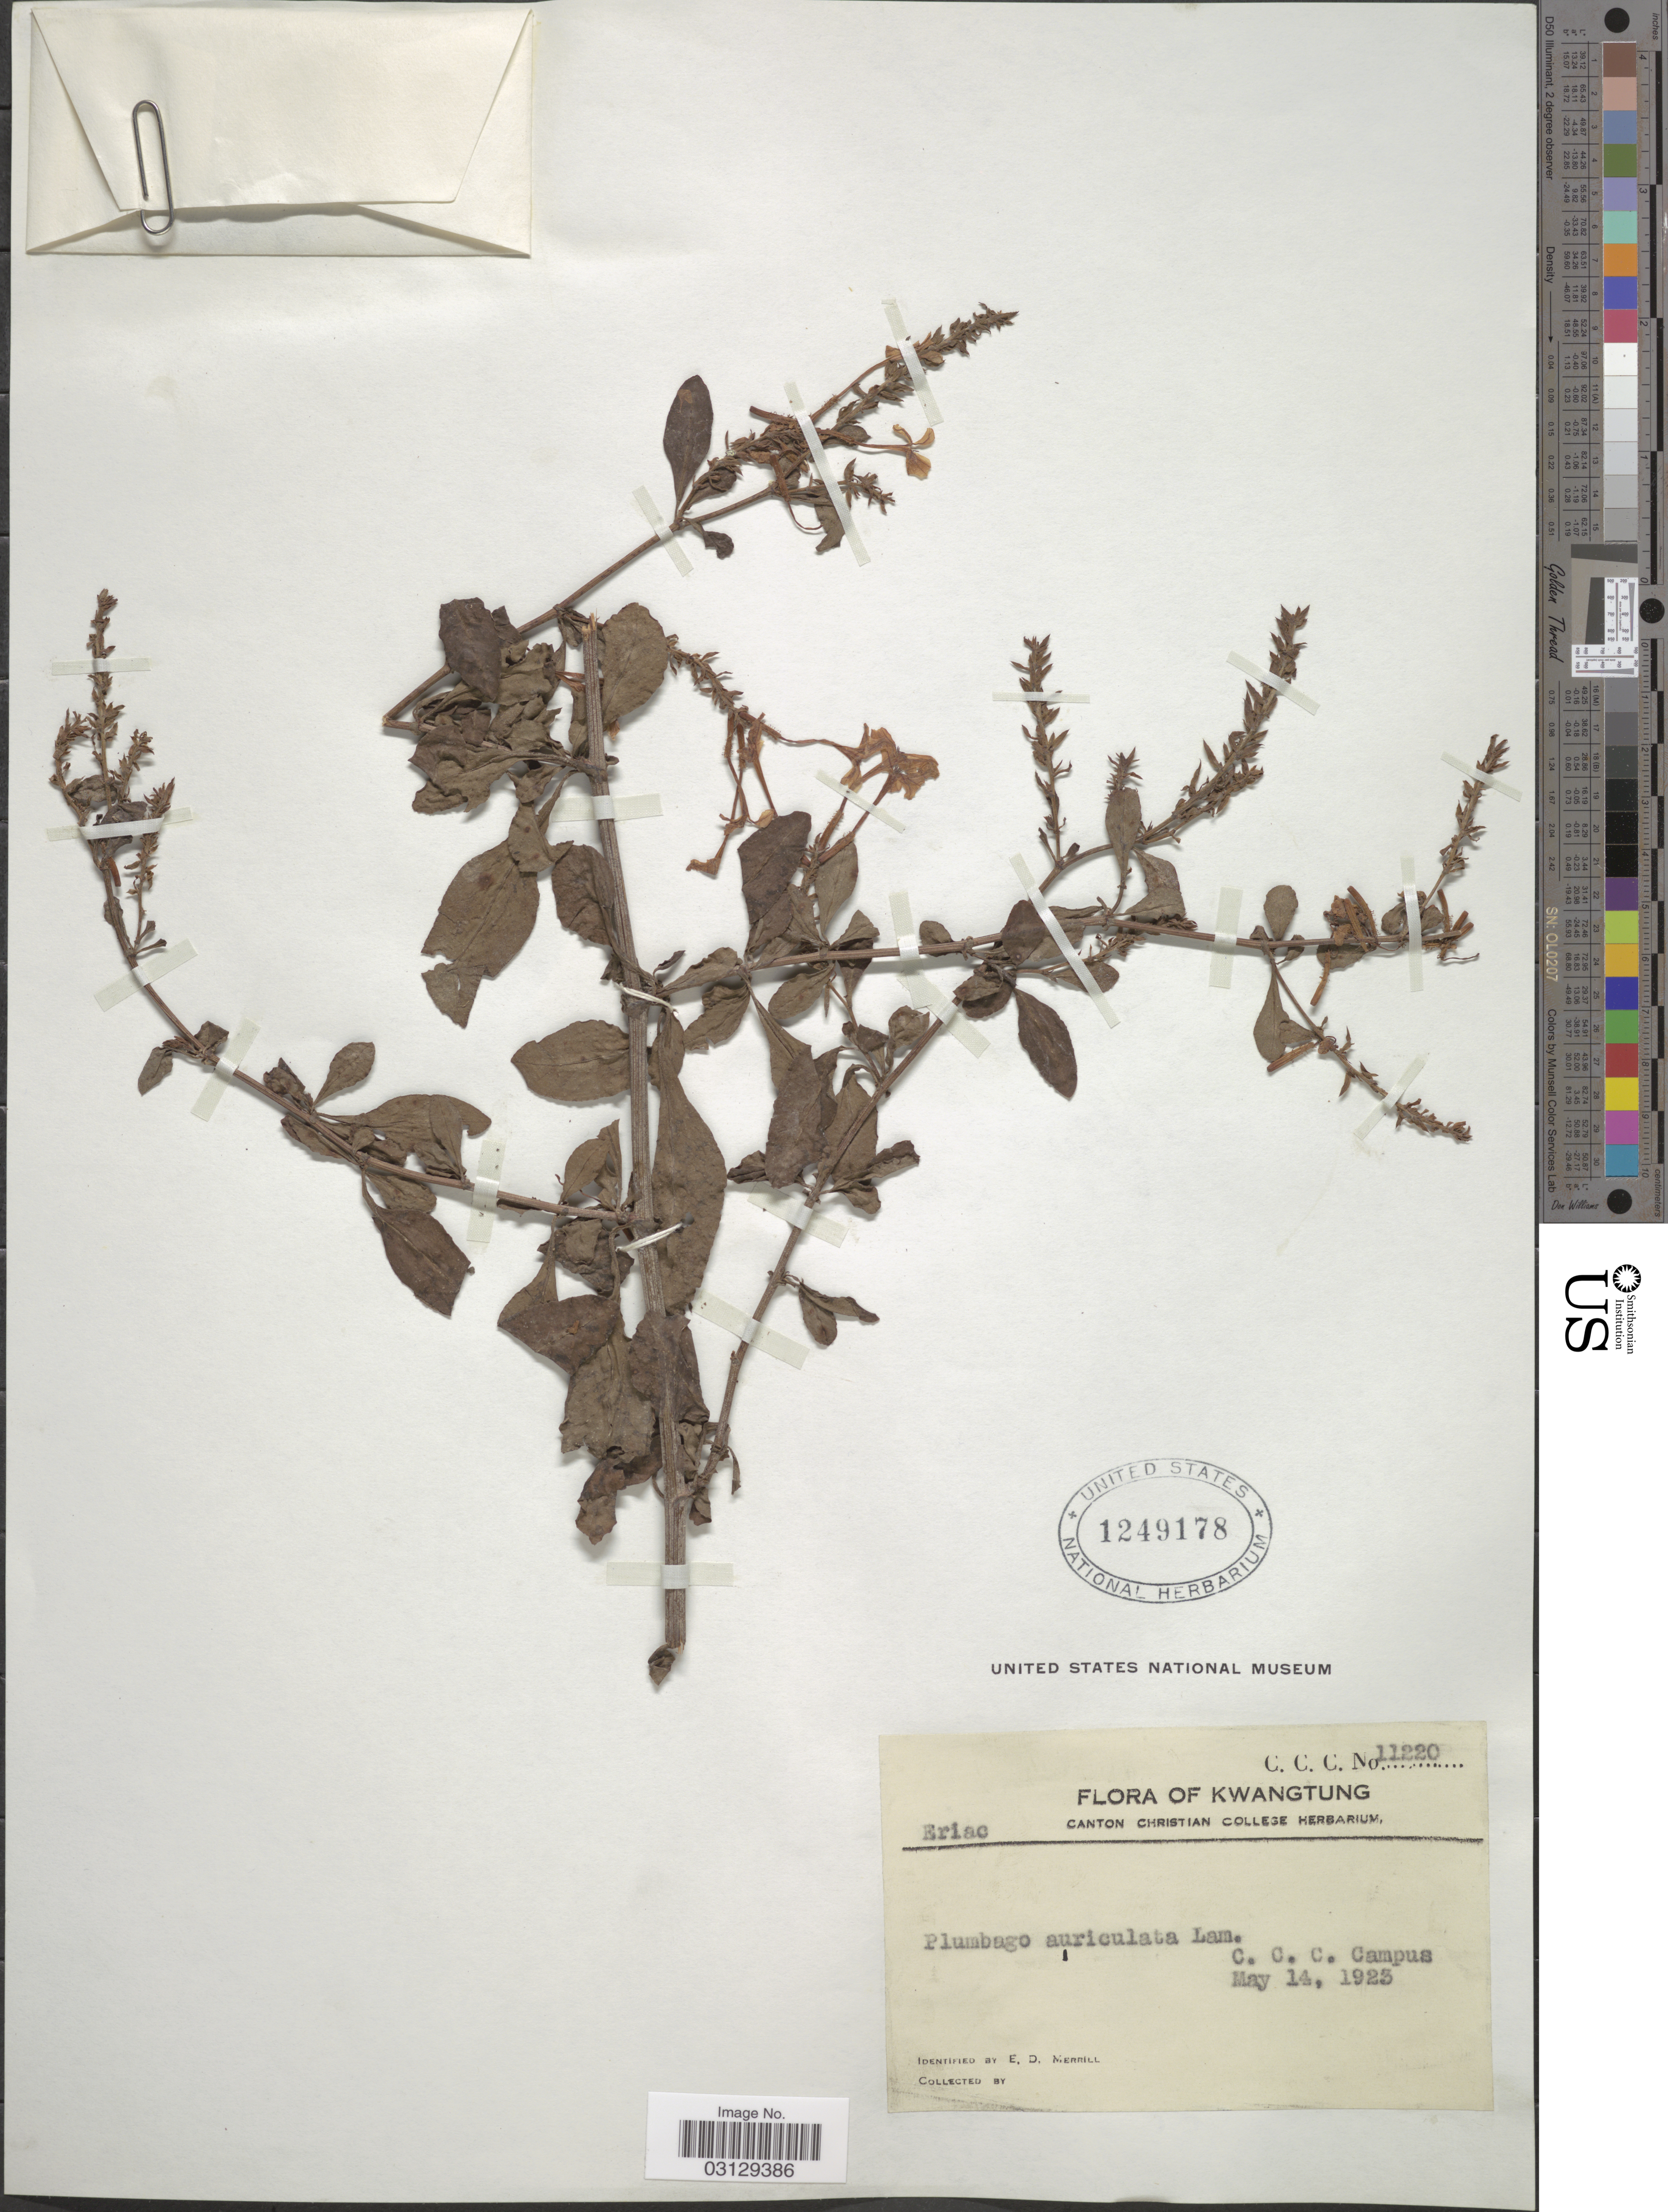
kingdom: Plantae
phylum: Tracheophyta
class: Magnoliopsida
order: Caryophyllales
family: Plumbaginaceae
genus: Plumbago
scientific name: Plumbago auriculata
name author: Lam.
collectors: E. D. Merrill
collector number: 11220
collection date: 1923-05-14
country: China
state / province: Guangdong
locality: Kwangtung. C. C. C. Campus.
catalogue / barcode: US 1249178